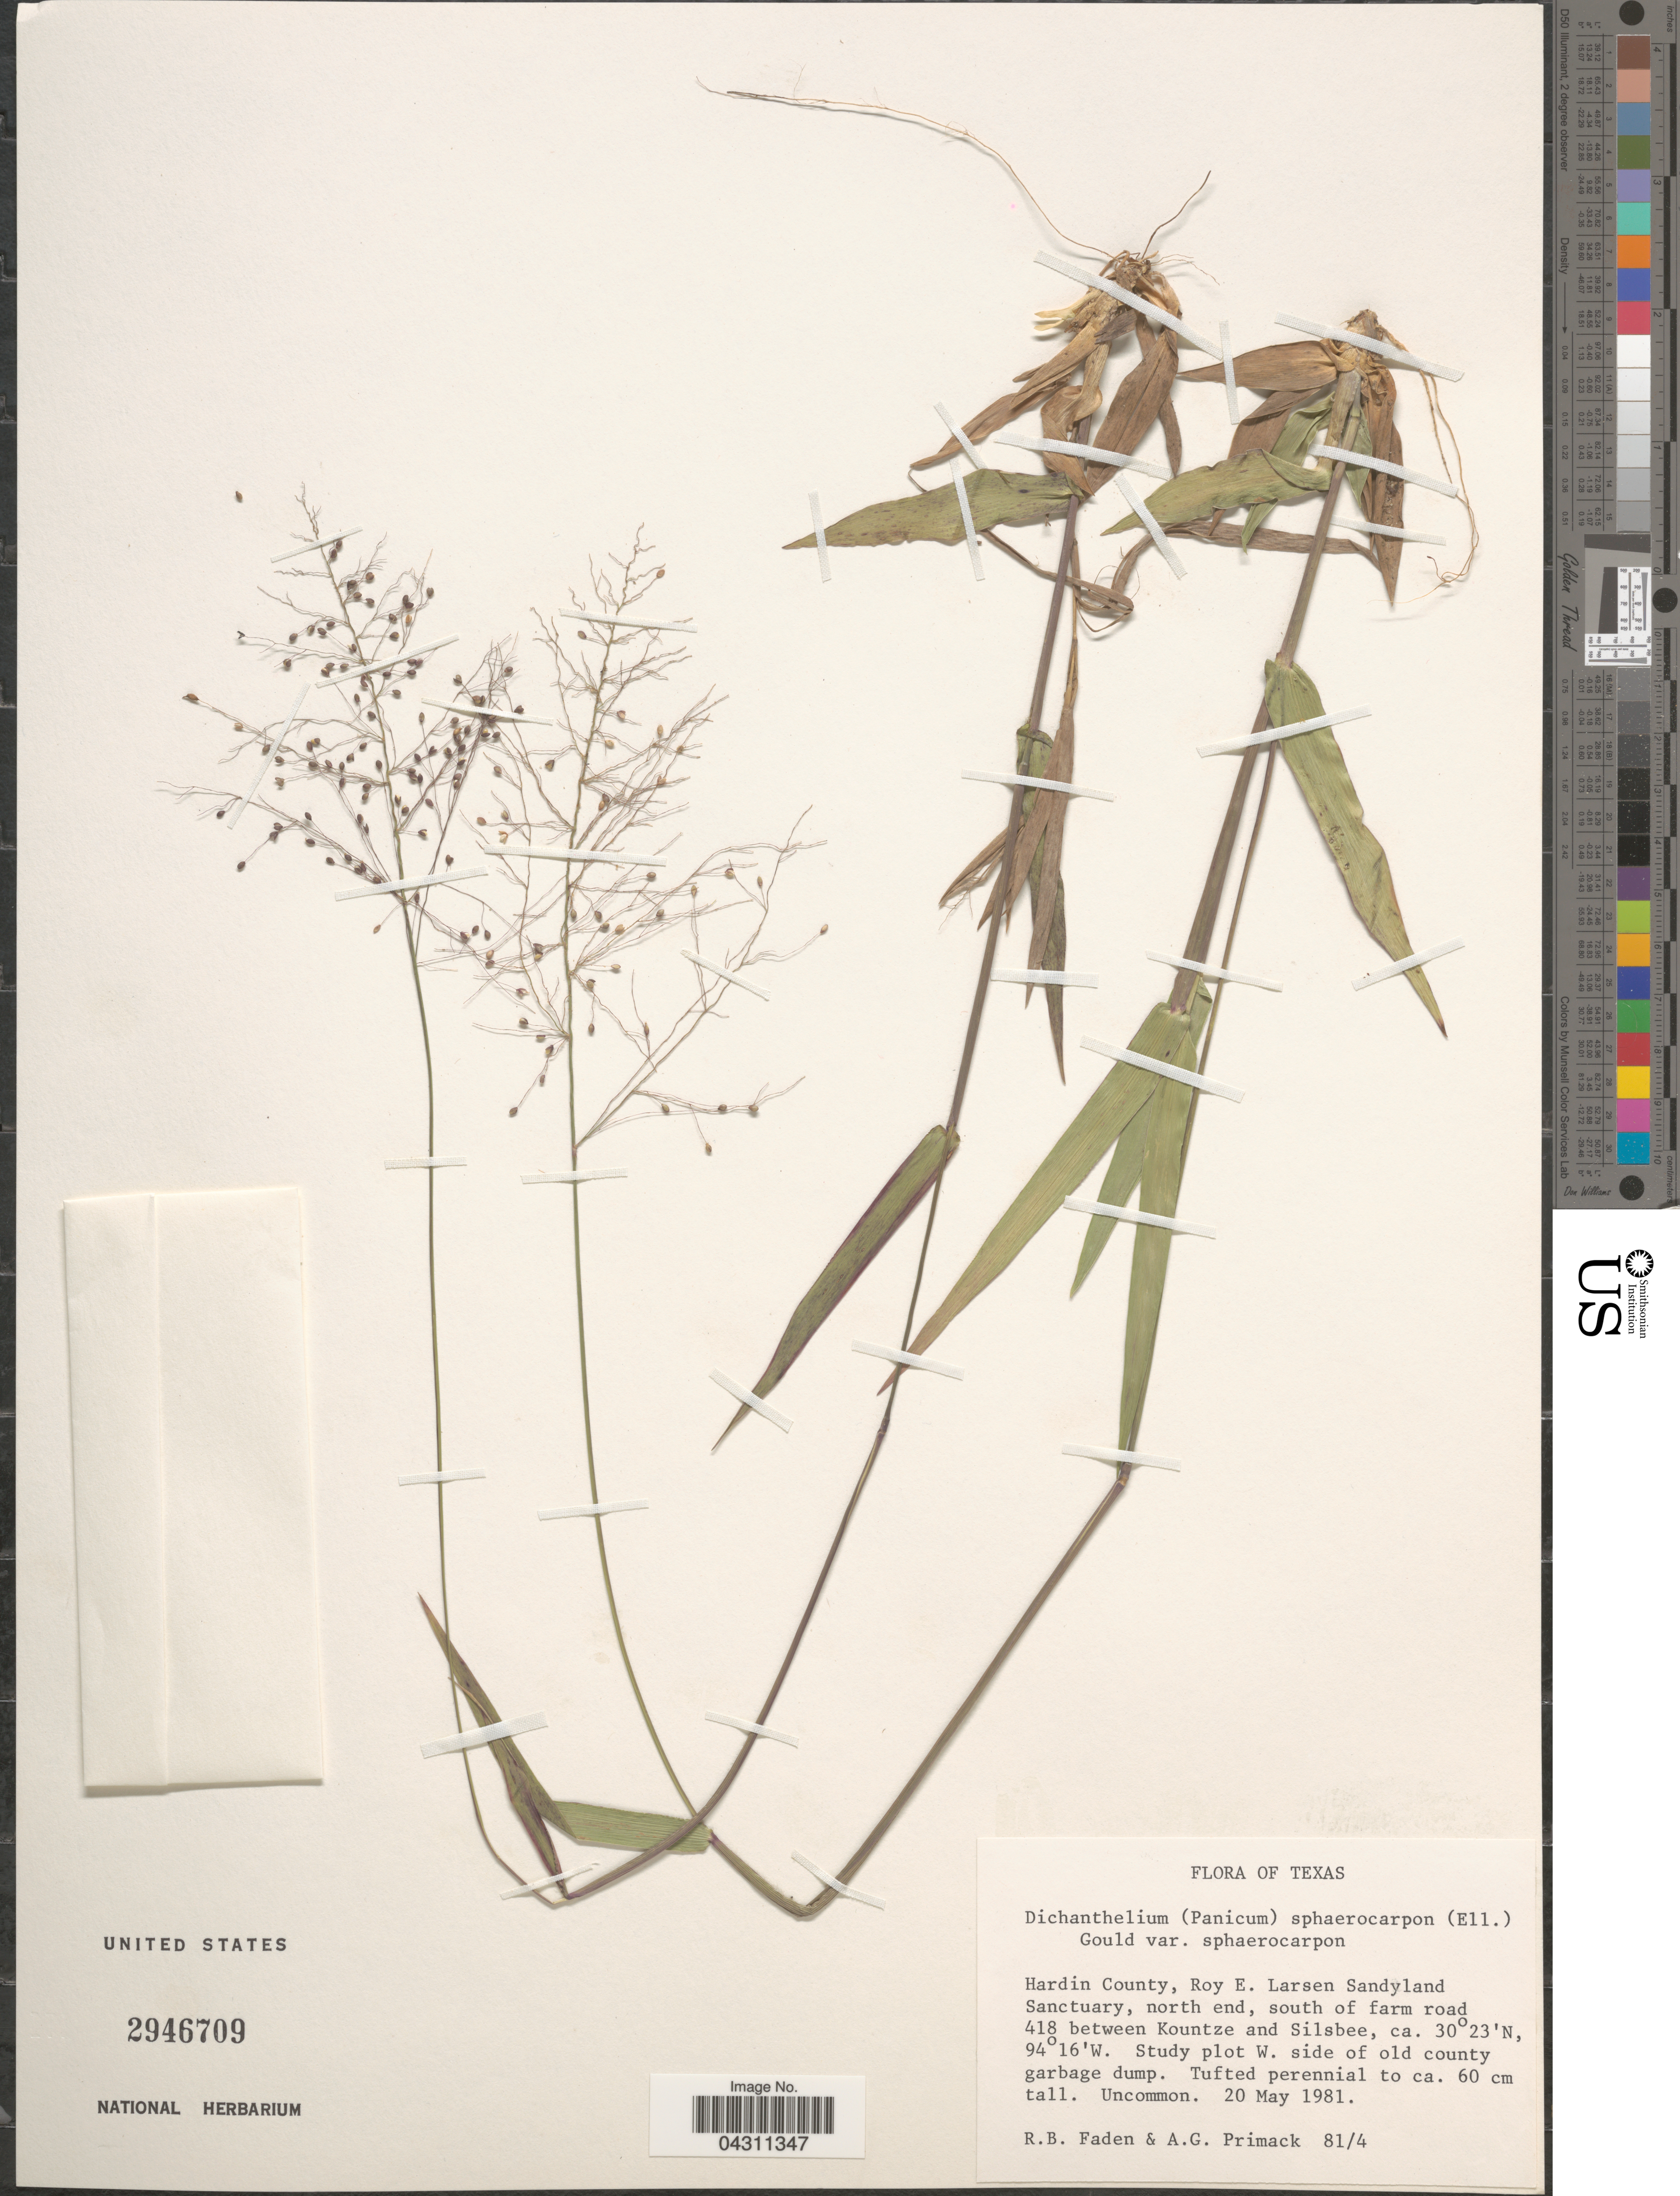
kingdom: Plantae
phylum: Tracheophyta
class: Liliopsida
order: Poales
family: Poaceae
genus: Dichanthelium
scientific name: Dichanthelium sphaerocarpon var. sphaerocarpon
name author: (Elliott) Gould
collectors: R. B. Faden & A. Primack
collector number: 81/4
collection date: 1981-05-20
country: United States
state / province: Texas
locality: Hardin County. Roy E. Larsen Sandyland Sanctuary, north end, south of farm road 418 between Kountze and Silsbee. Study plot W. side of old county garbage dump.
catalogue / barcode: US 2946709